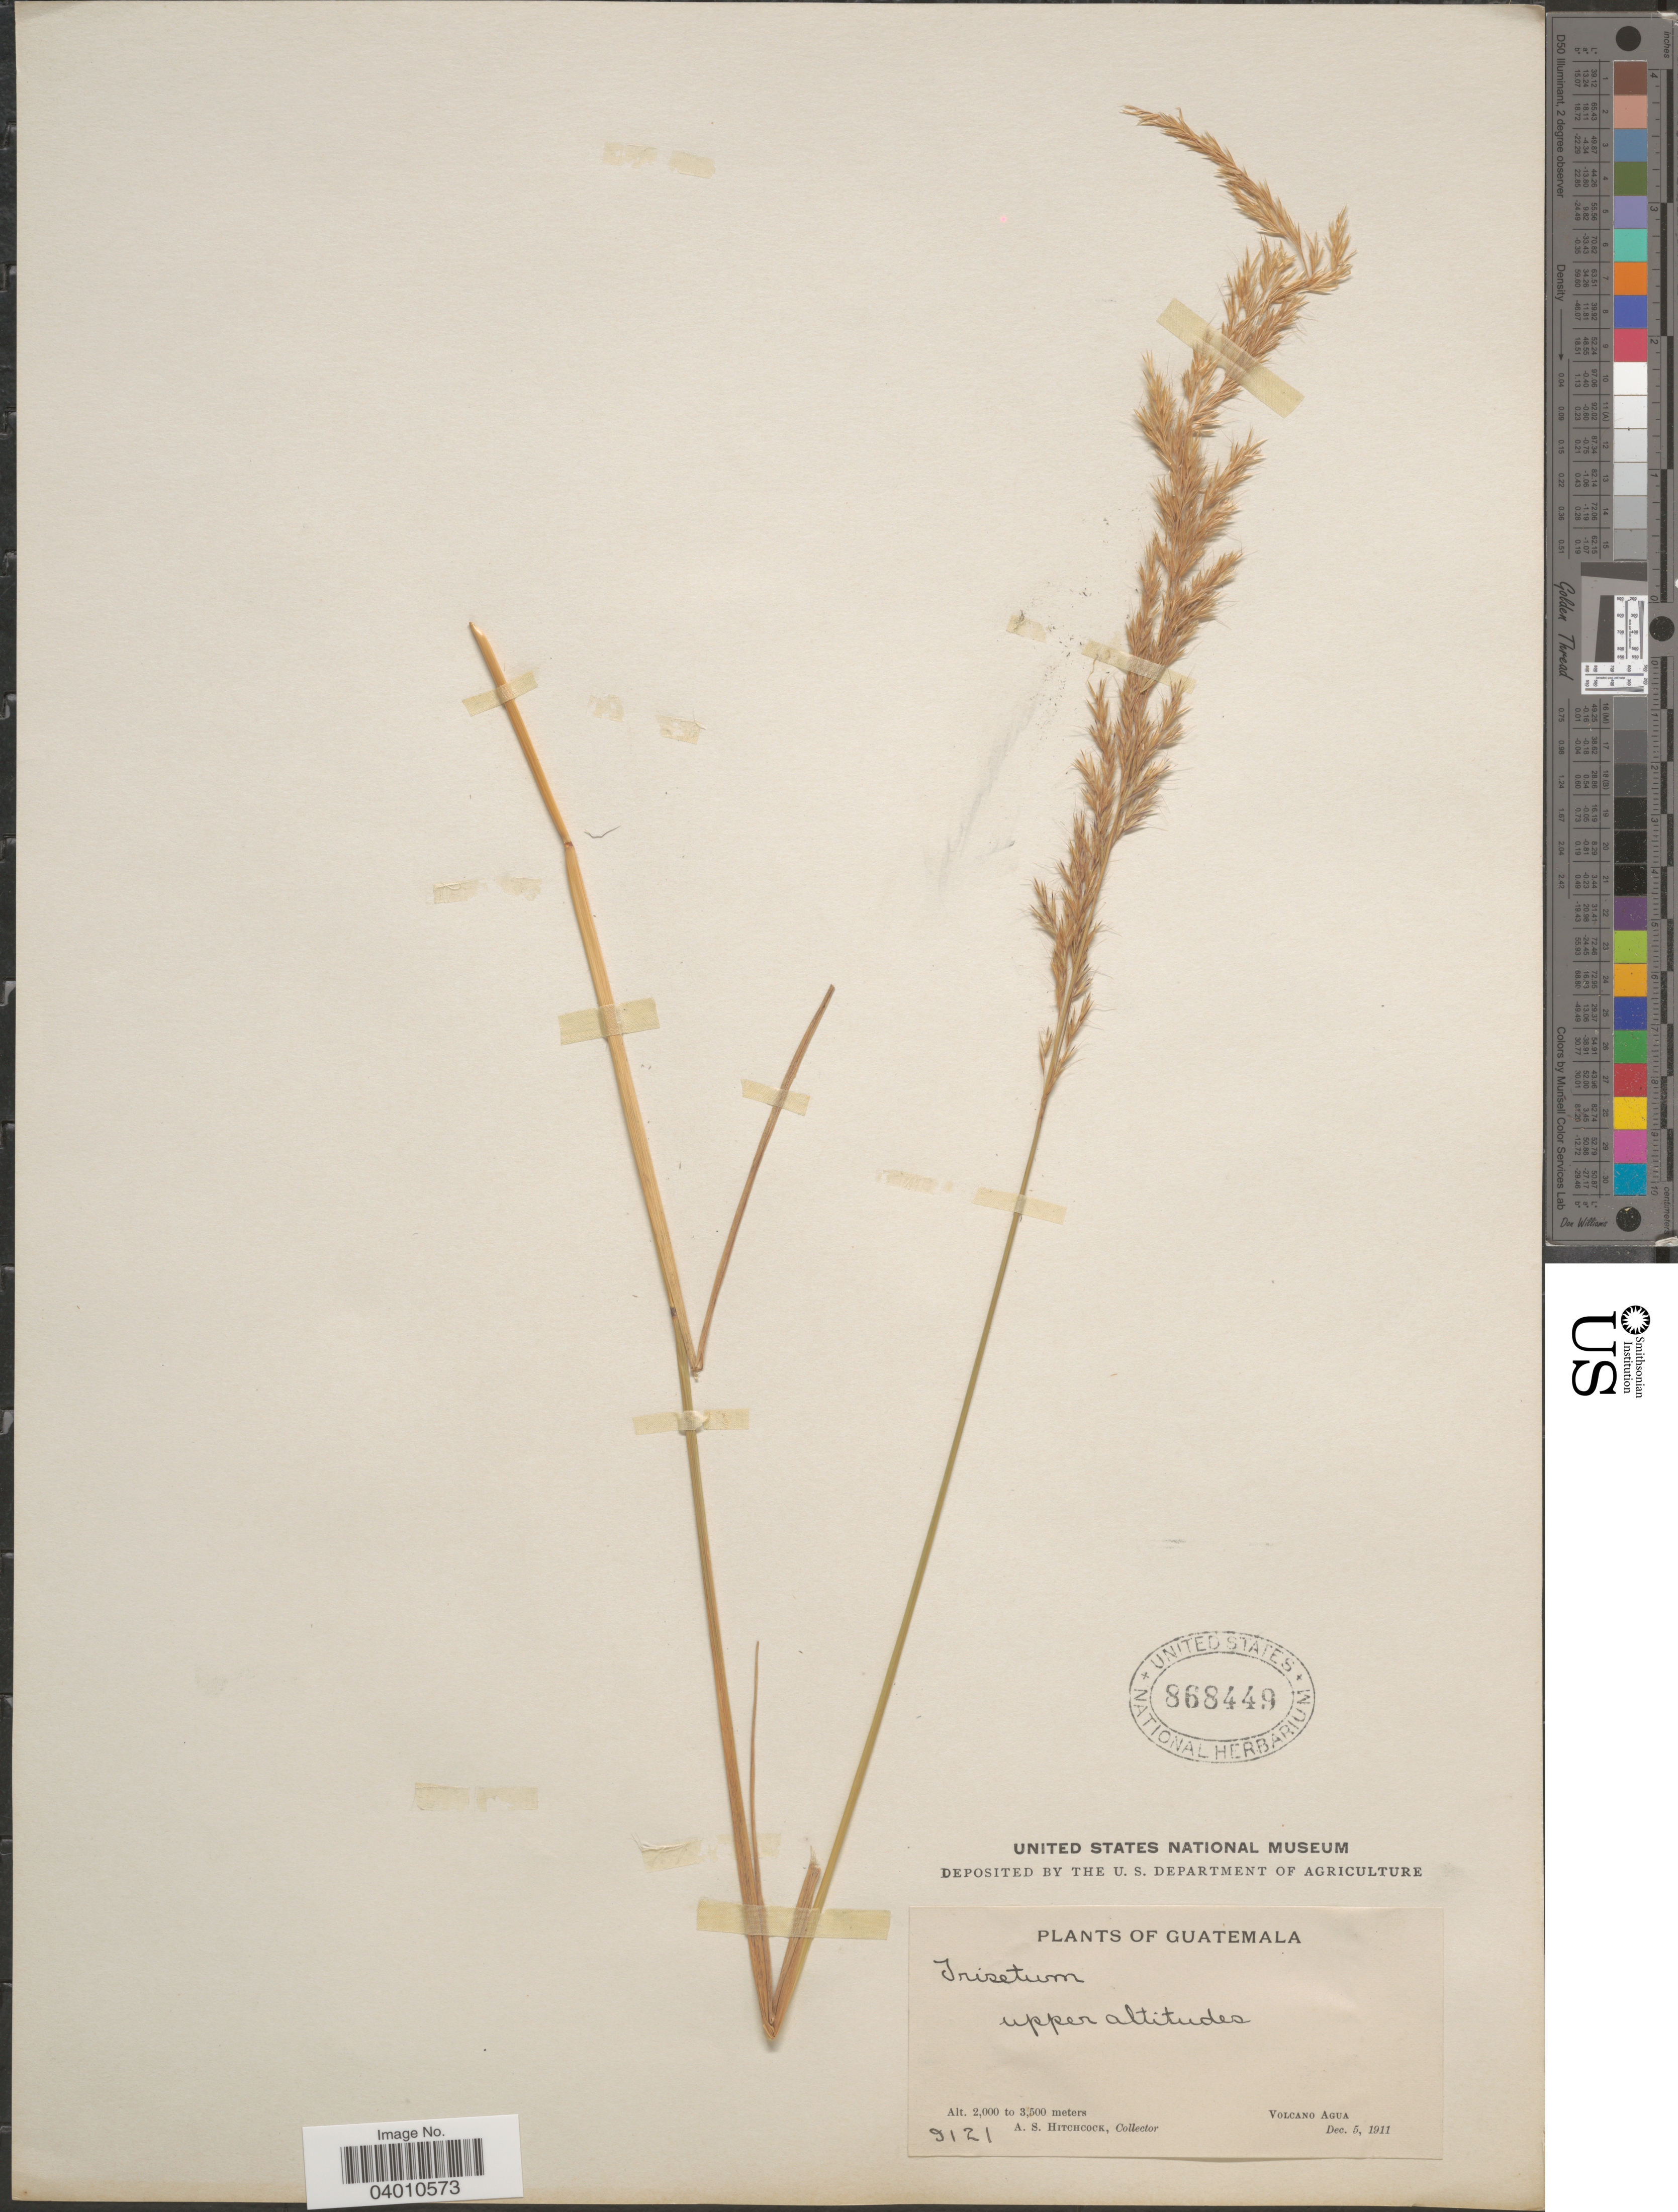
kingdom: Plantae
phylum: Tracheophyta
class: Liliopsida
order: Poales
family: Poaceae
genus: Peyritschia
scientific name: Peyritschia deyeuxioides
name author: (Kunth) Finot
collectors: A. S. Hitchcock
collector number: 9121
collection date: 1911-12-05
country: Guatemala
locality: Volcano Agua.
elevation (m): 2000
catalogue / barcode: US 868449